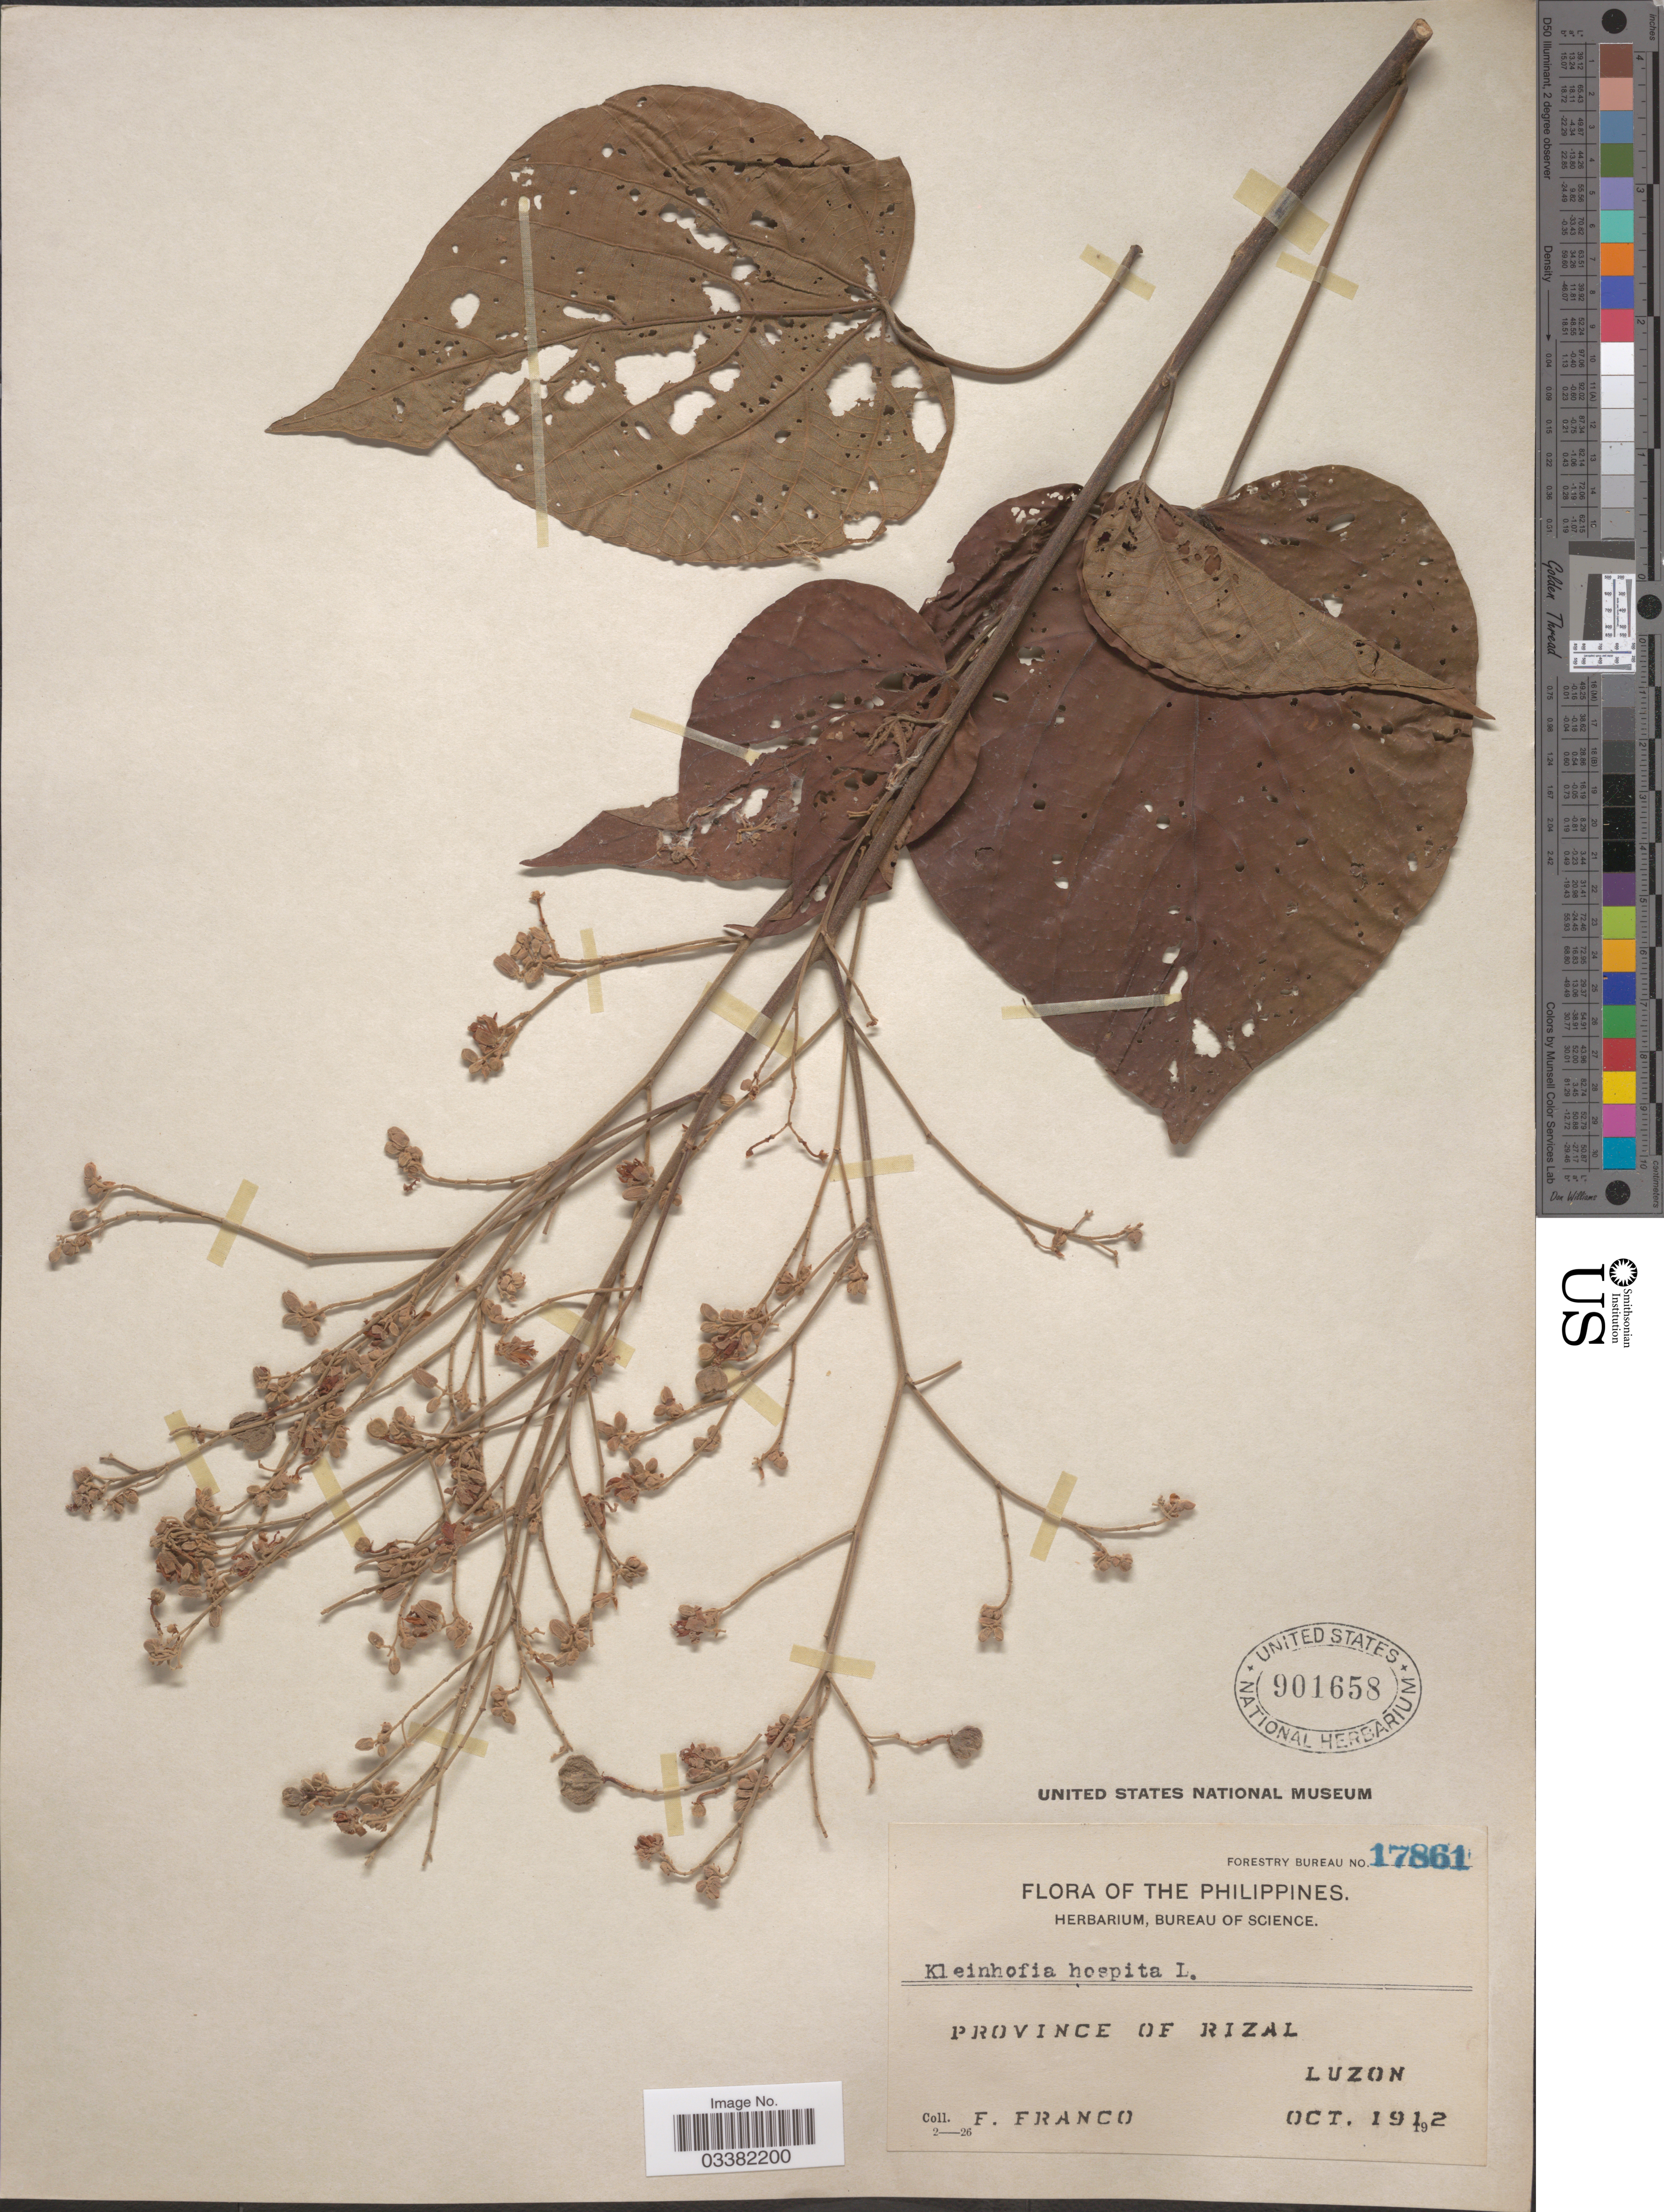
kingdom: Plantae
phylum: Tracheophyta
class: Magnoliopsida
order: Malvales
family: Malvaceae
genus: Kleinhovia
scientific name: Kleinhovia hospita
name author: L.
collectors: F. Franco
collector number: Forestry Bureau 17861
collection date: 1912-10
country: Philippines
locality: Province of Rizal, Luzon.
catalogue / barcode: US 901658